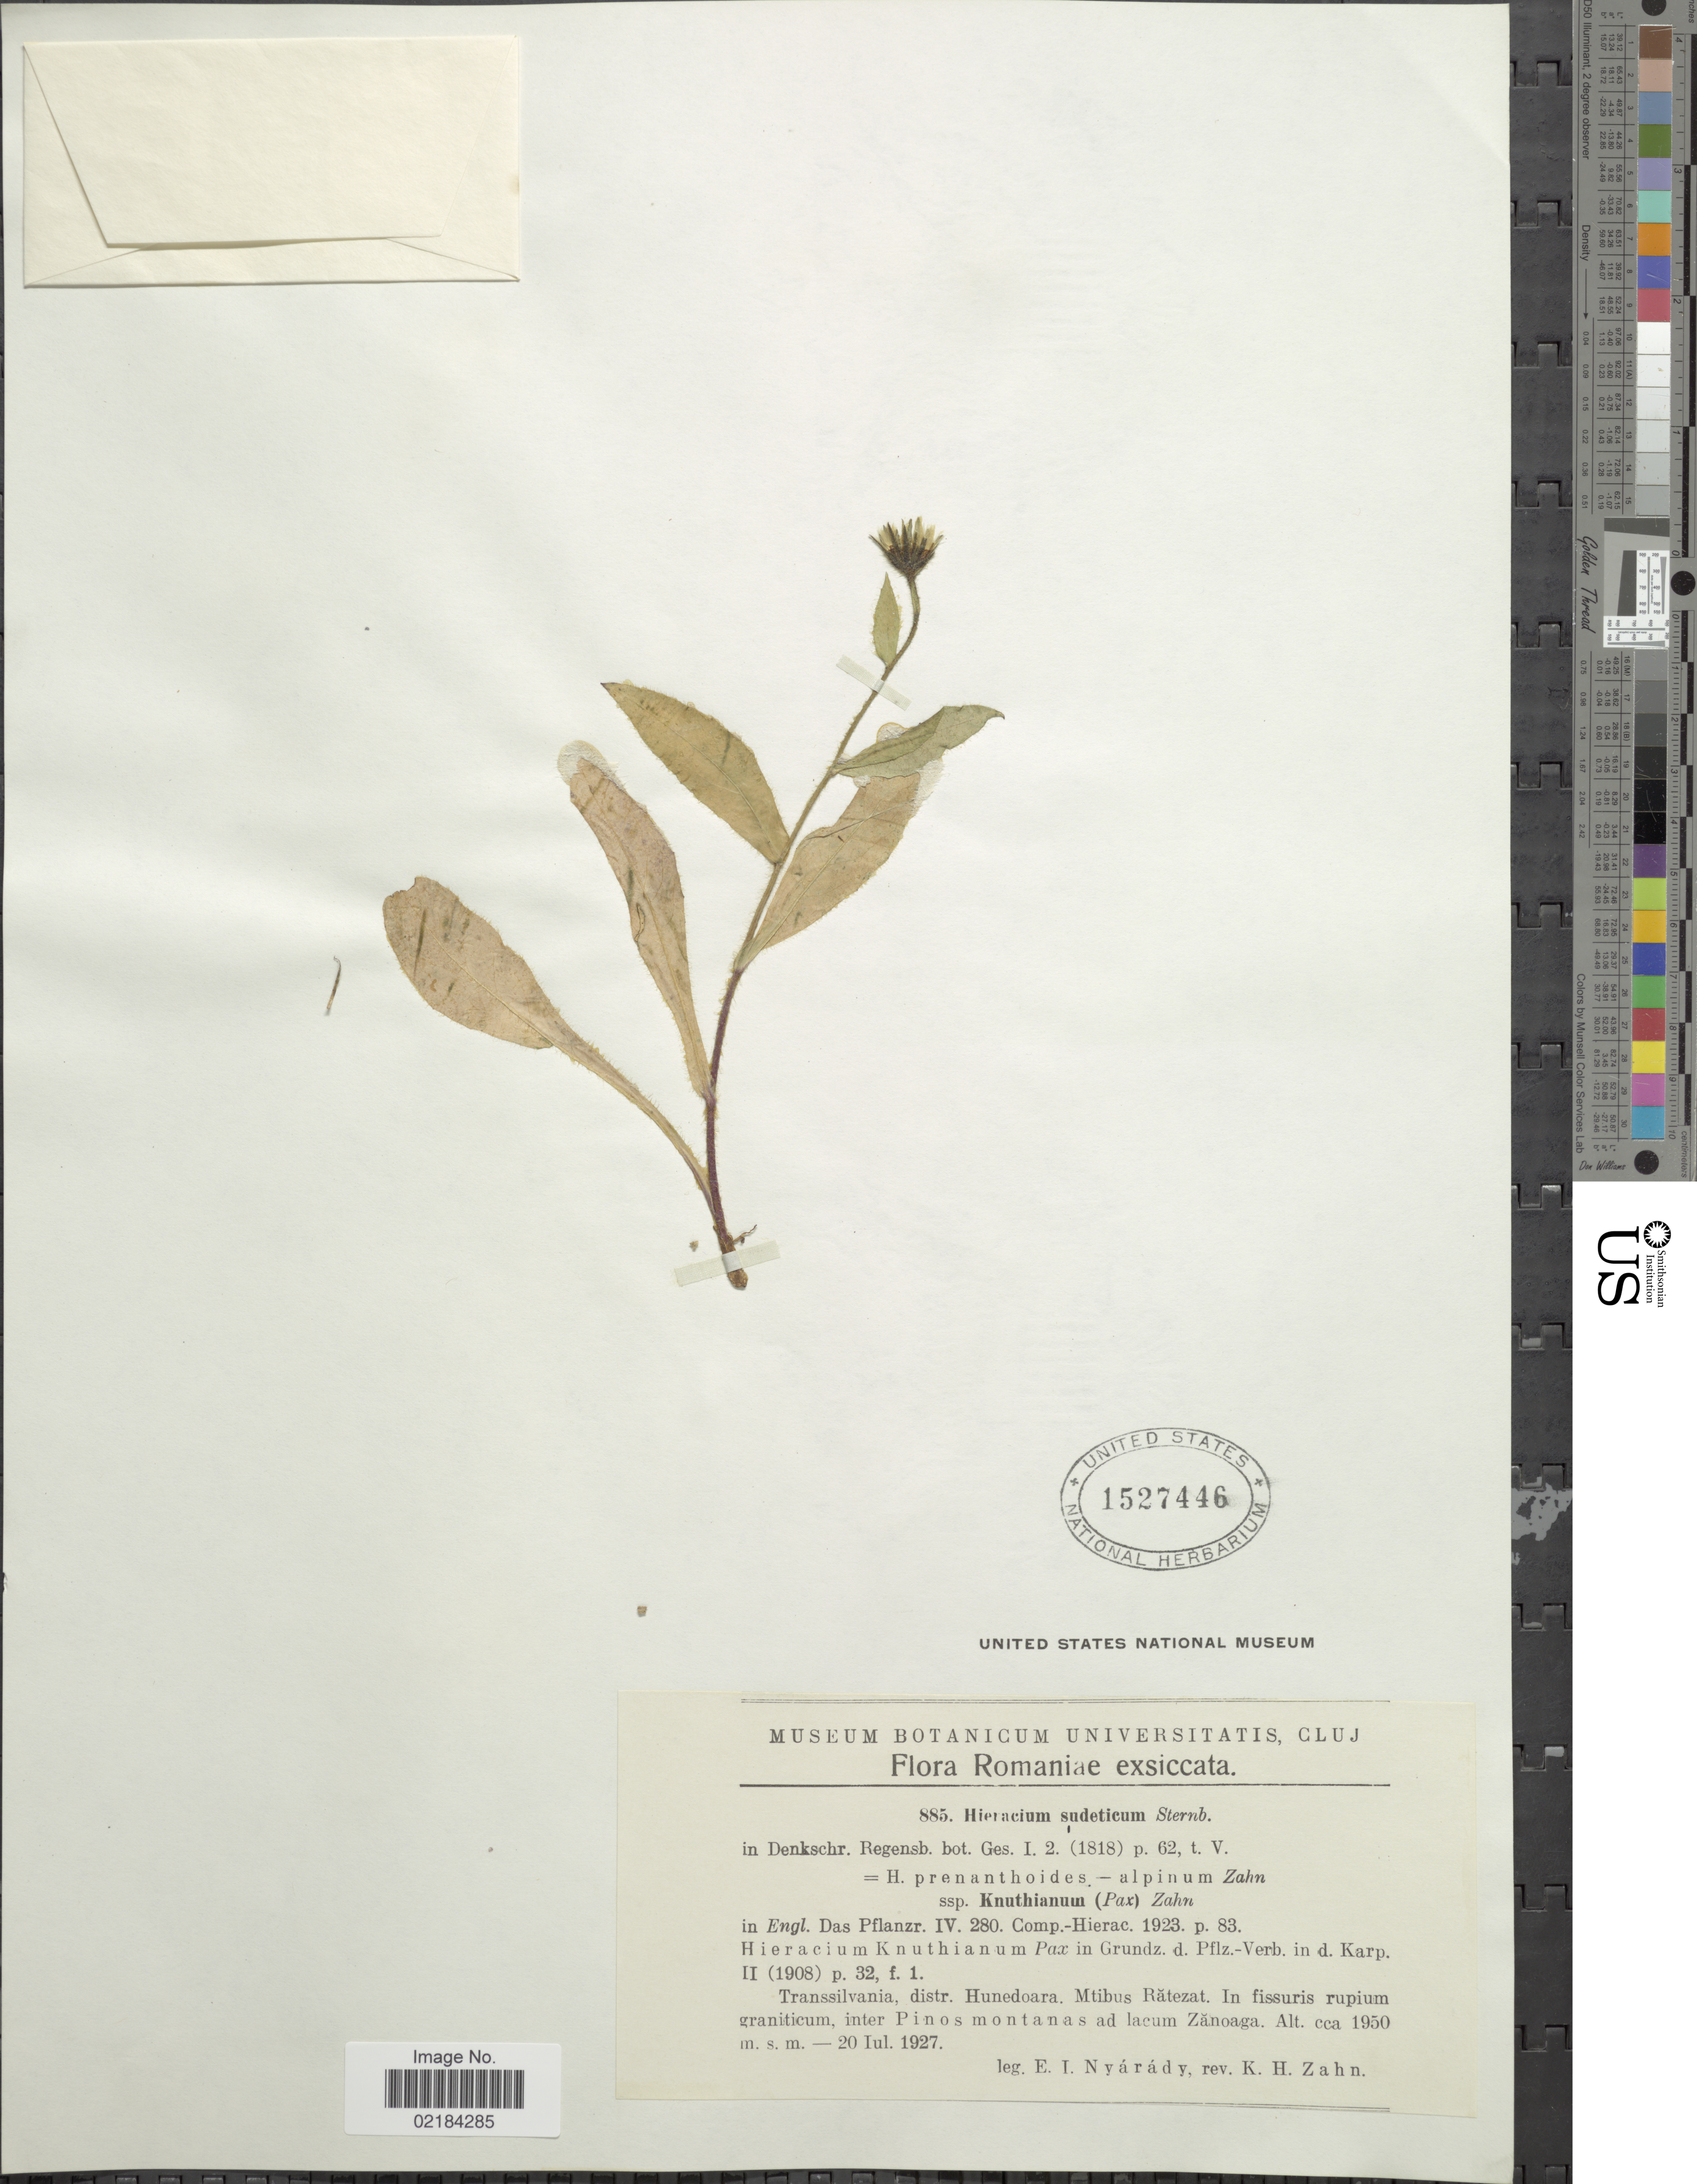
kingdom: Plantae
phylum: Tracheophyta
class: Magnoliopsida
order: Asterales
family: Asteraceae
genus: Hieracium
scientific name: Hieracium sudeticum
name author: Sternb.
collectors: E. Nyárády & K. Zahn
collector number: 885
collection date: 1927-07-20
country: Romania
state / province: Hunedoara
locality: Romaniae. Transsilvania, distr. Hunedoara. In fissuris rupium grabiticu, inter Pinos montanas ad lacum Zanoaga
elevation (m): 1950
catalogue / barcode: US 1527446